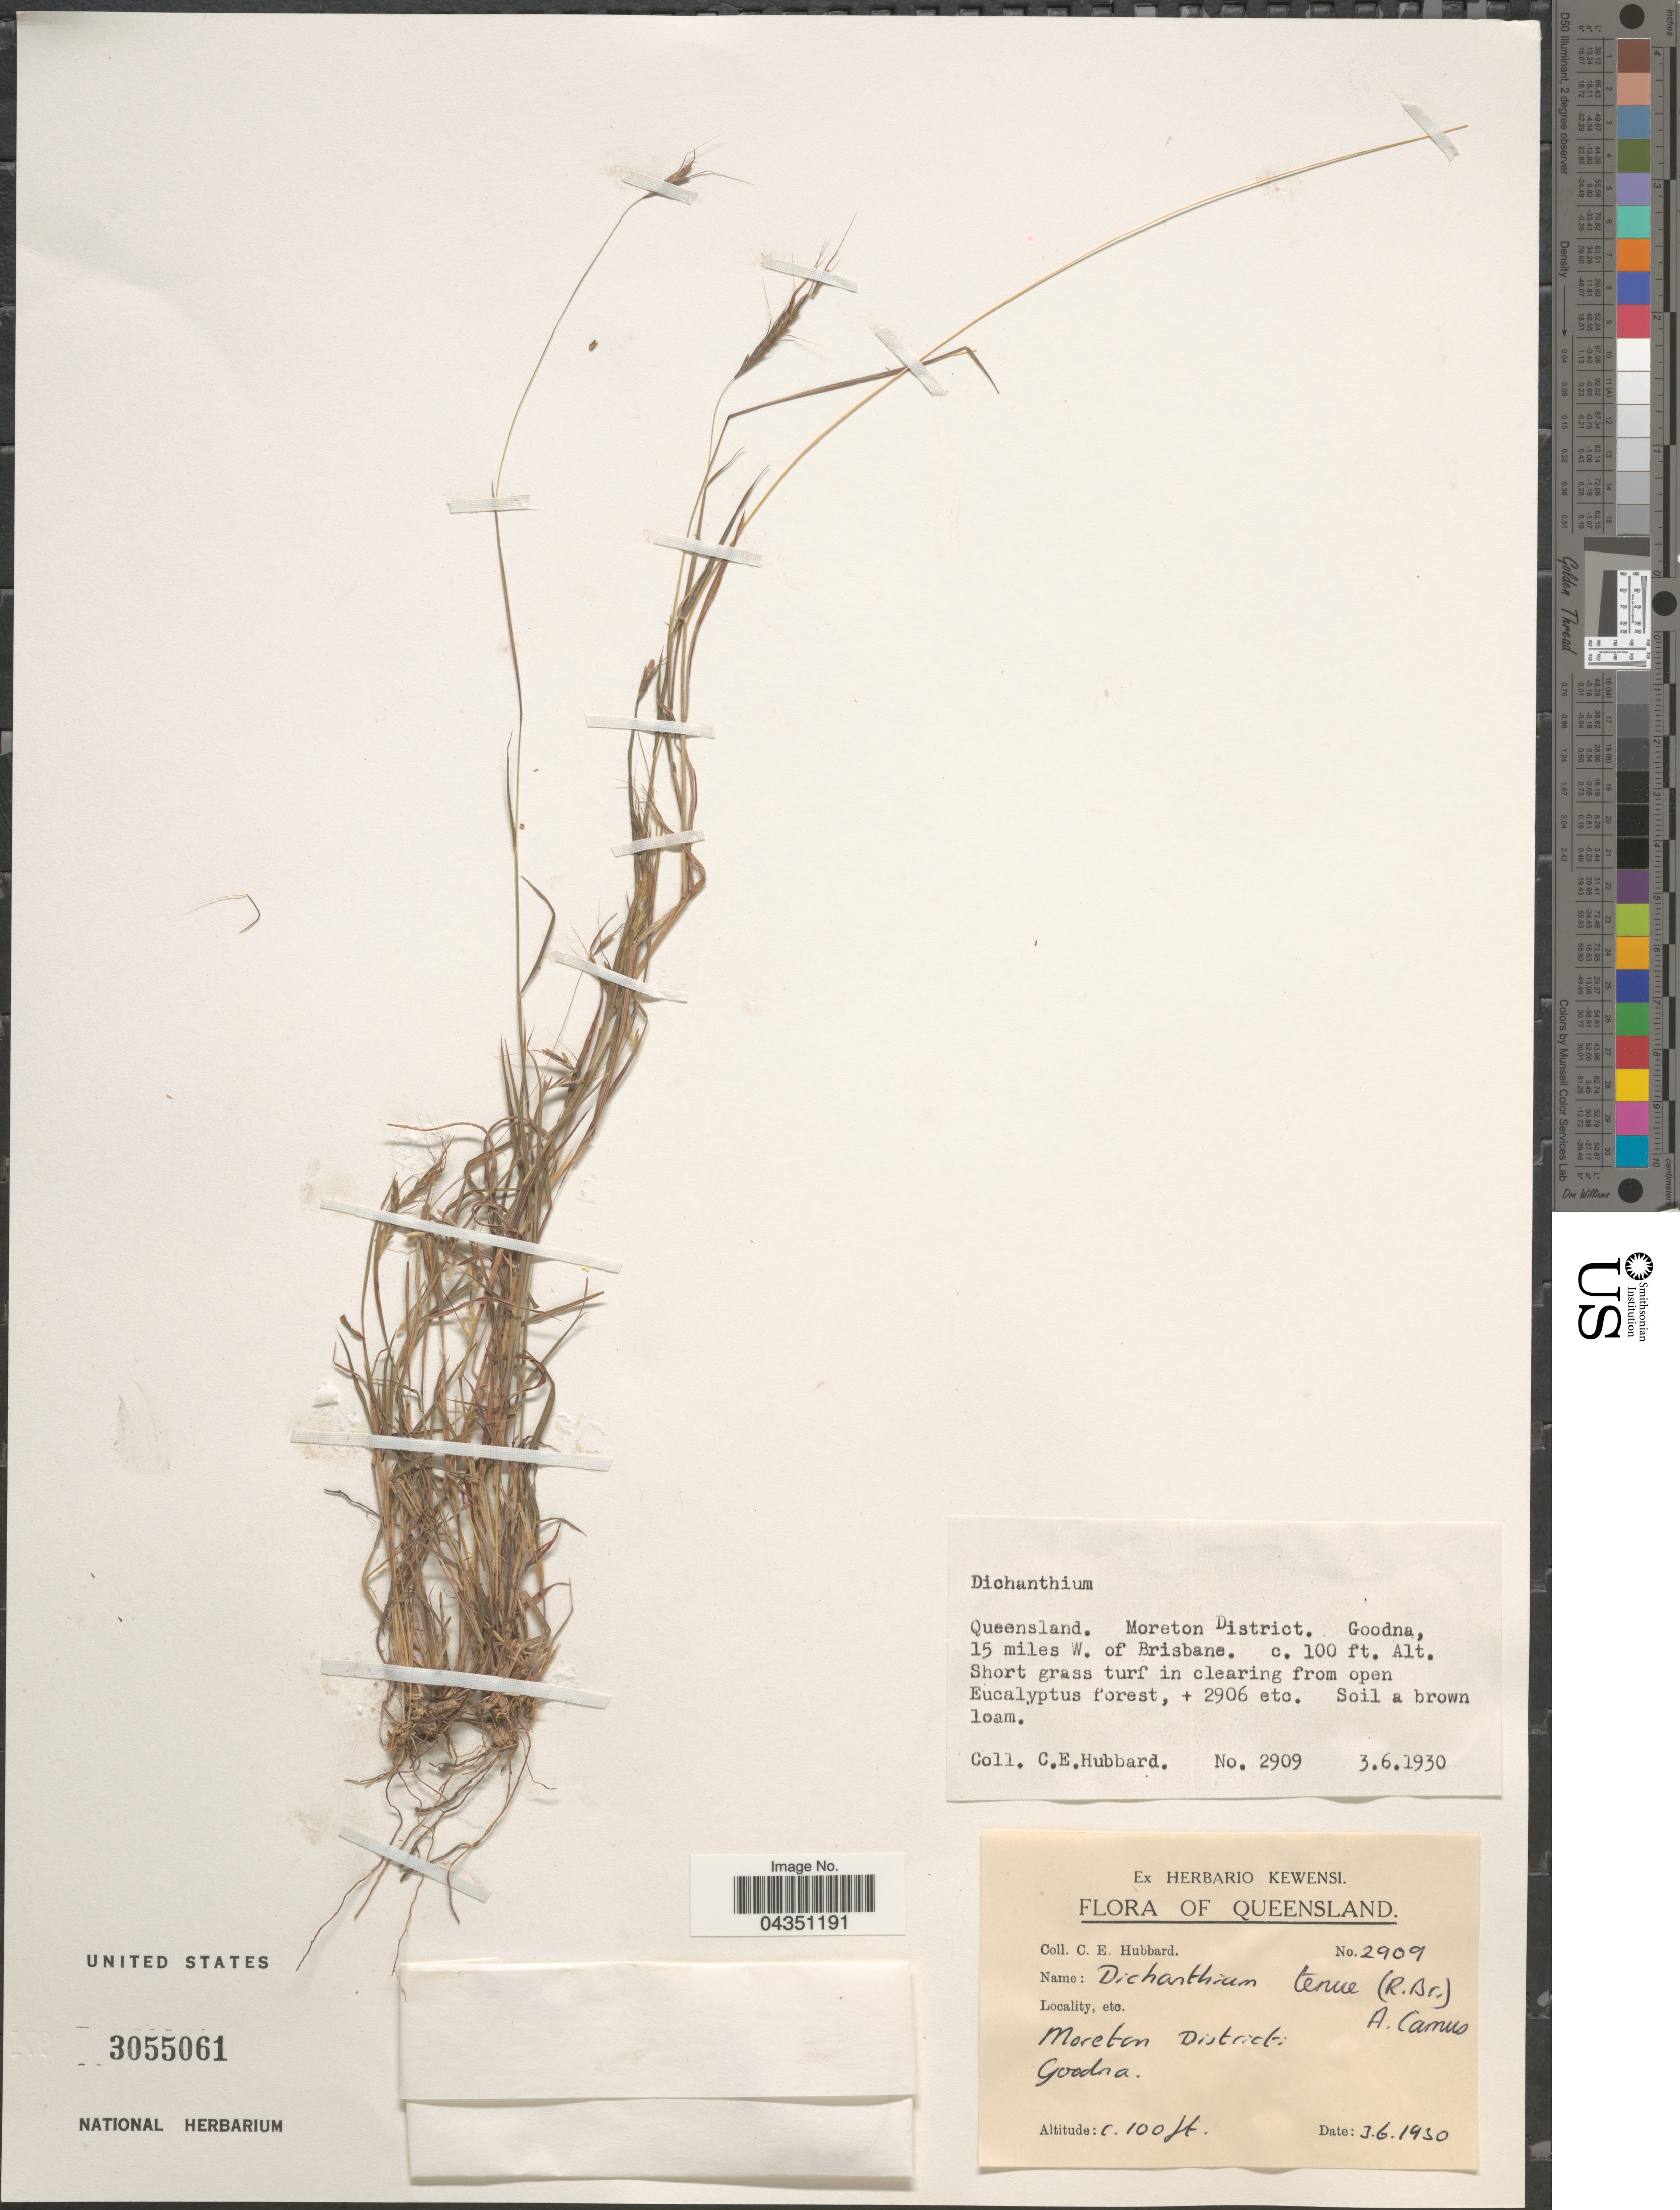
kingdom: Plantae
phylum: Tracheophyta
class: Liliopsida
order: Poales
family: Poaceae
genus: Dichanthium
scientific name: Dichanthium tenue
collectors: C. E. Hubbard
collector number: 2909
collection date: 1930-06-03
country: Australia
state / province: Queensland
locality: Moreton District. Goodna, 15 miles W. of Brisbane.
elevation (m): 30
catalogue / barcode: US 3055061